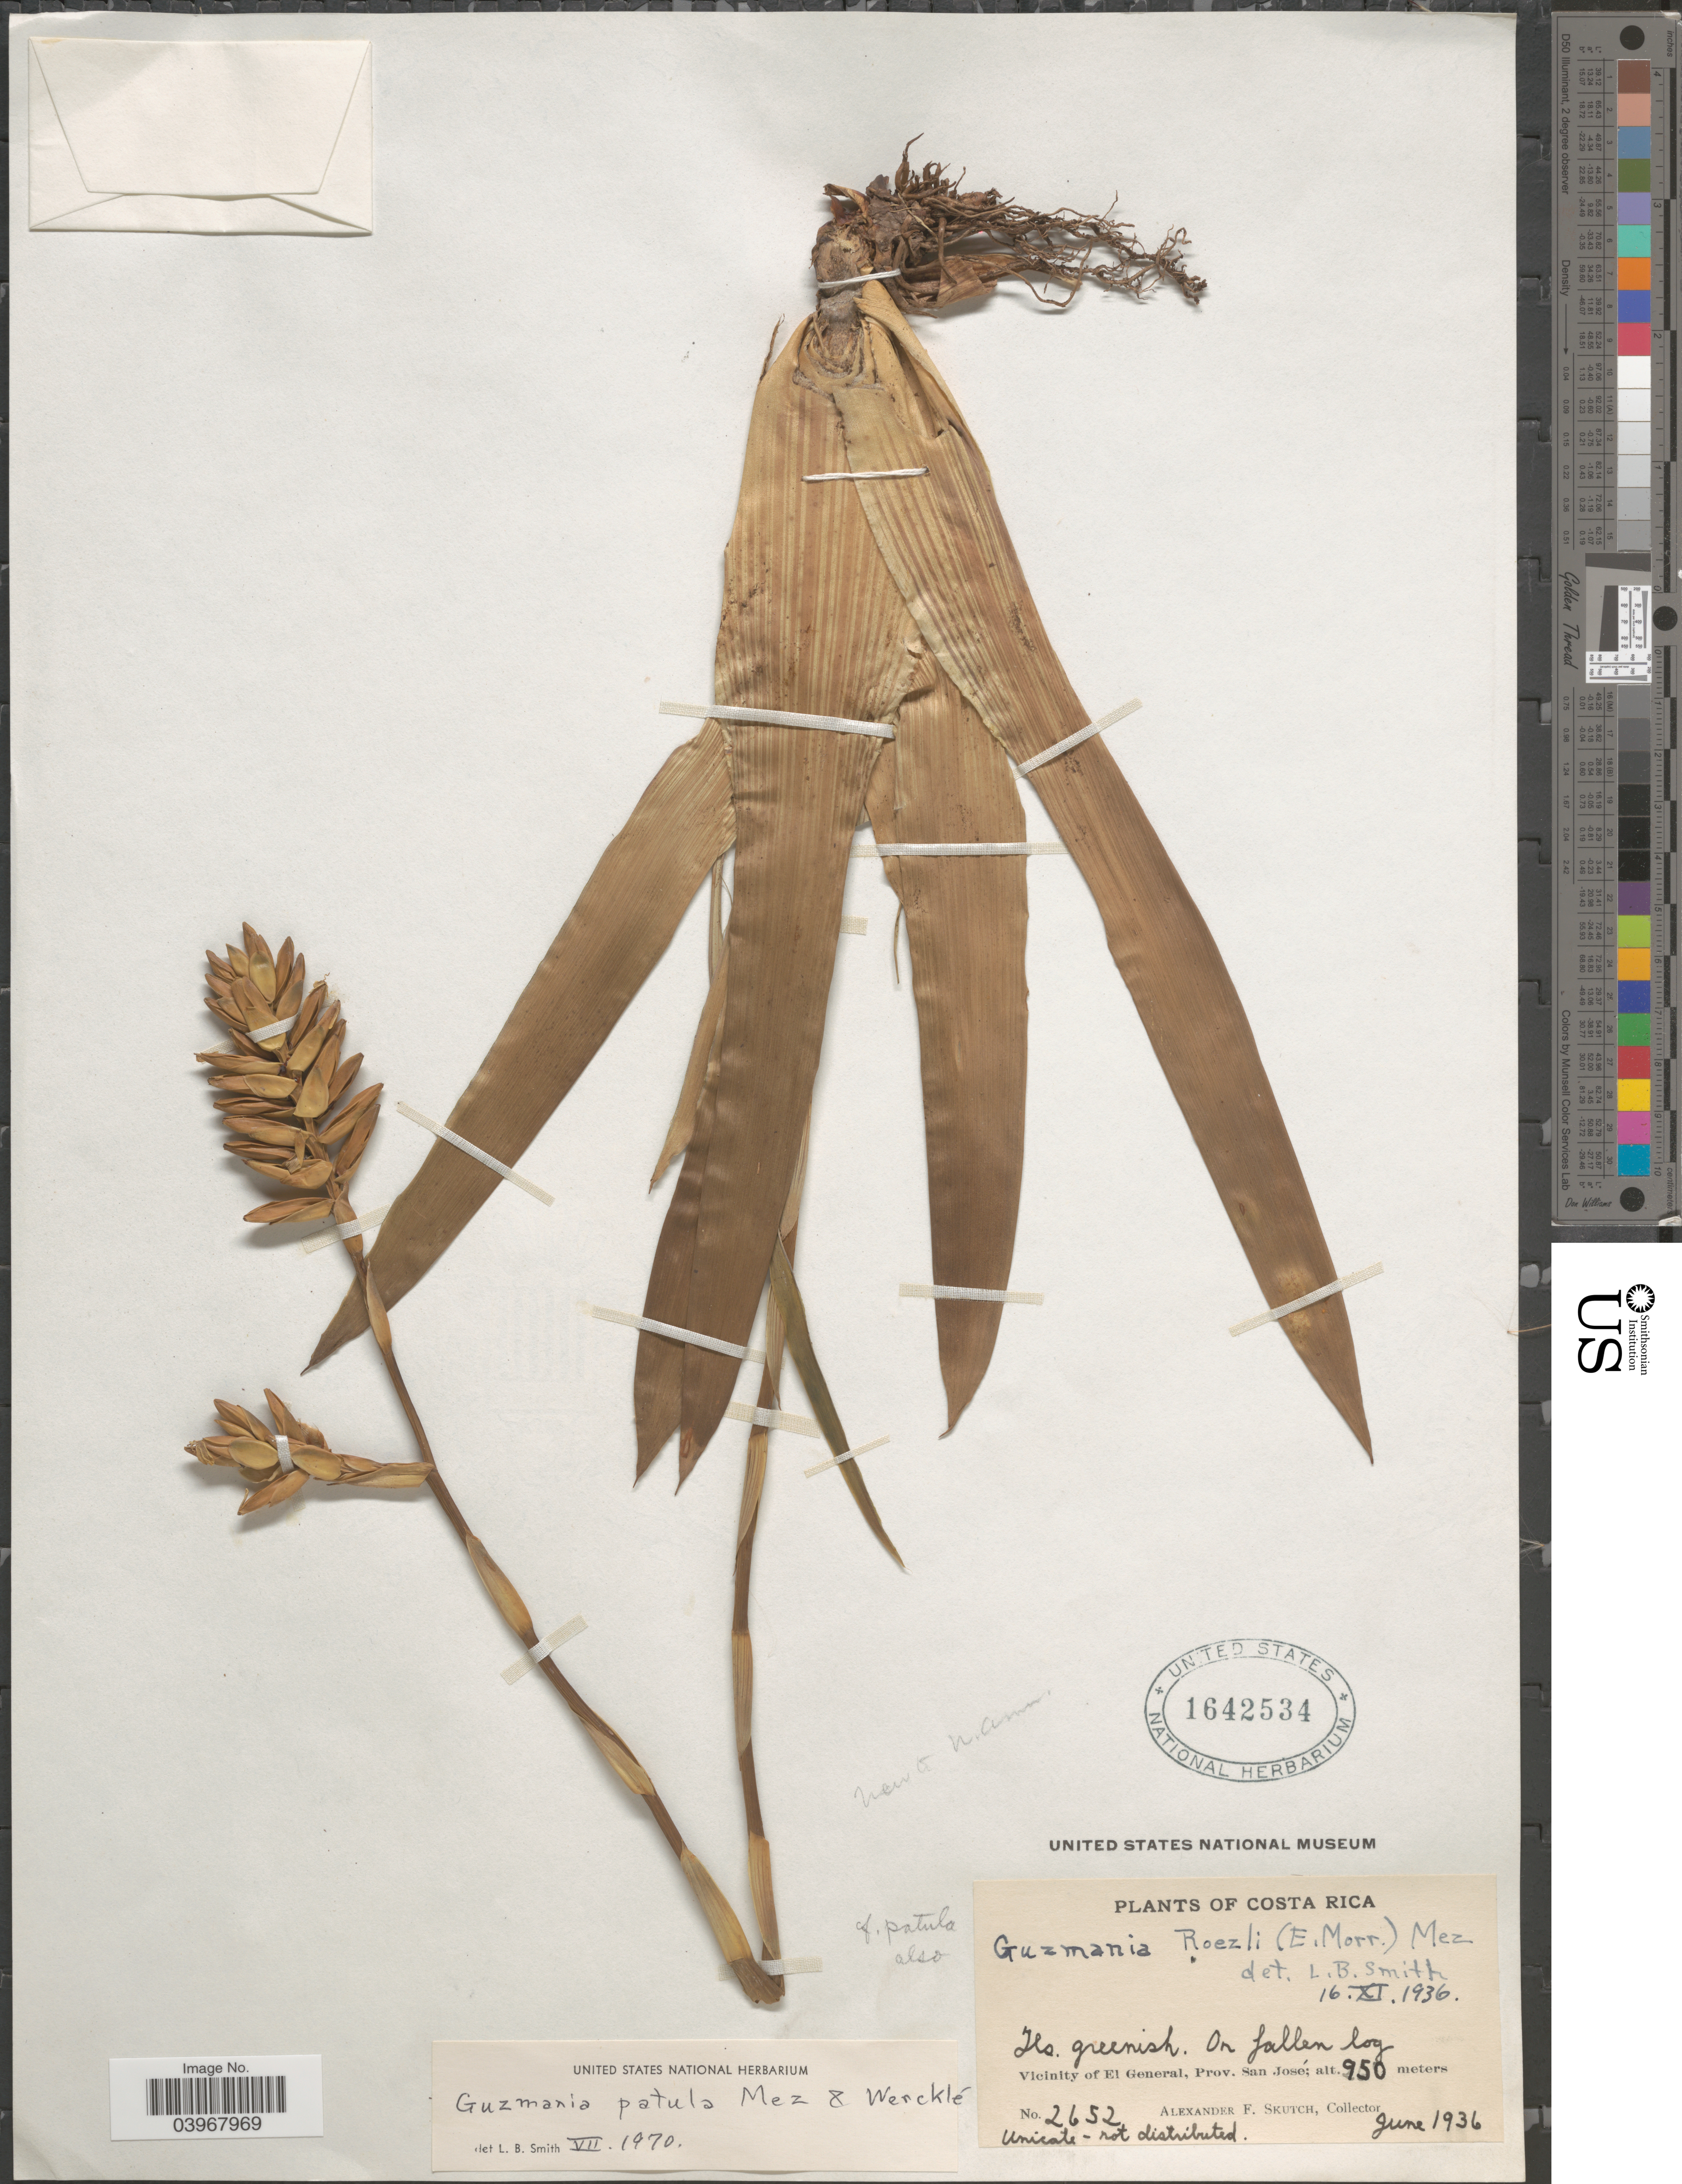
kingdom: Plantae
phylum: Tracheophyta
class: Liliopsida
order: Poales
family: Bromeliaceae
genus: Guzmania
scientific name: Guzmania patula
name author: Mez & Wercklé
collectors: A. F. Skutch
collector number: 2652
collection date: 1936-06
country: Costa Rica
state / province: San José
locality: Vicinity of El General.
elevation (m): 950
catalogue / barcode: US 1642534